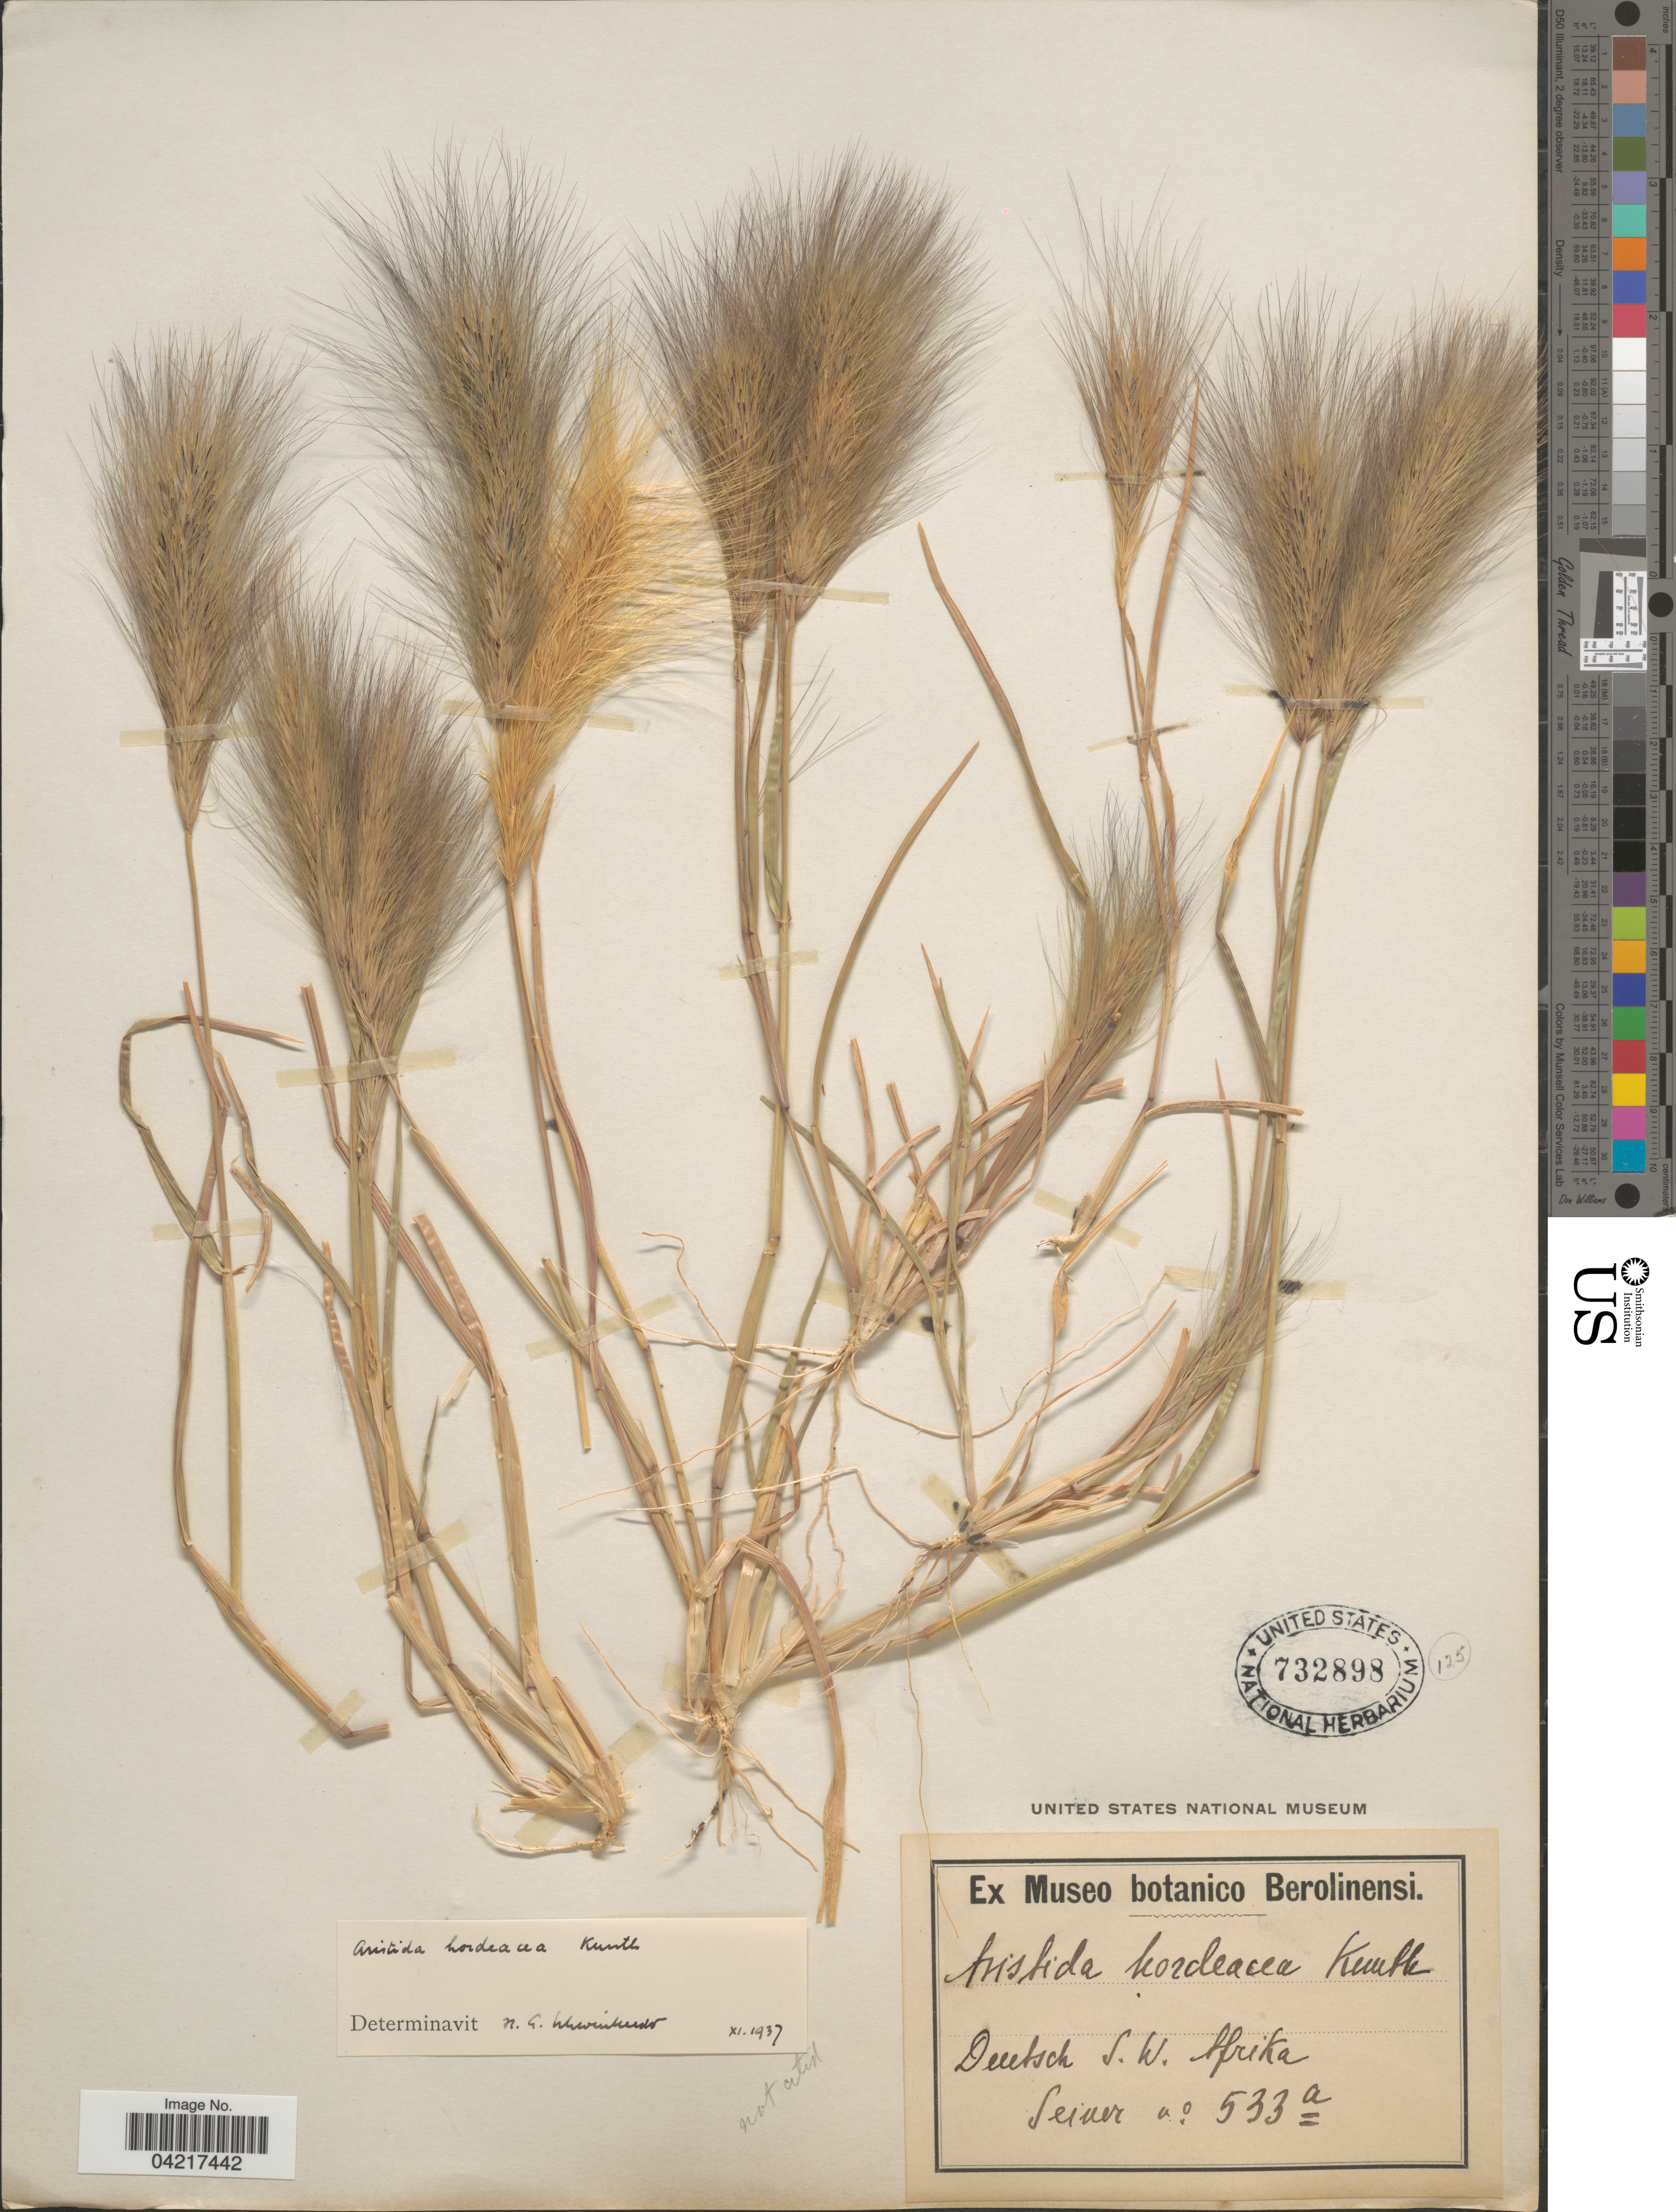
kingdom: Plantae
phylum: Tracheophyta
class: Liliopsida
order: Poales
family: Poaceae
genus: Aristida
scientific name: Aristida hordeacea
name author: Kunth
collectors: F. Seiner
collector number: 533a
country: Namibia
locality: Deutch S. W. Afrika.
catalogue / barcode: US 732898